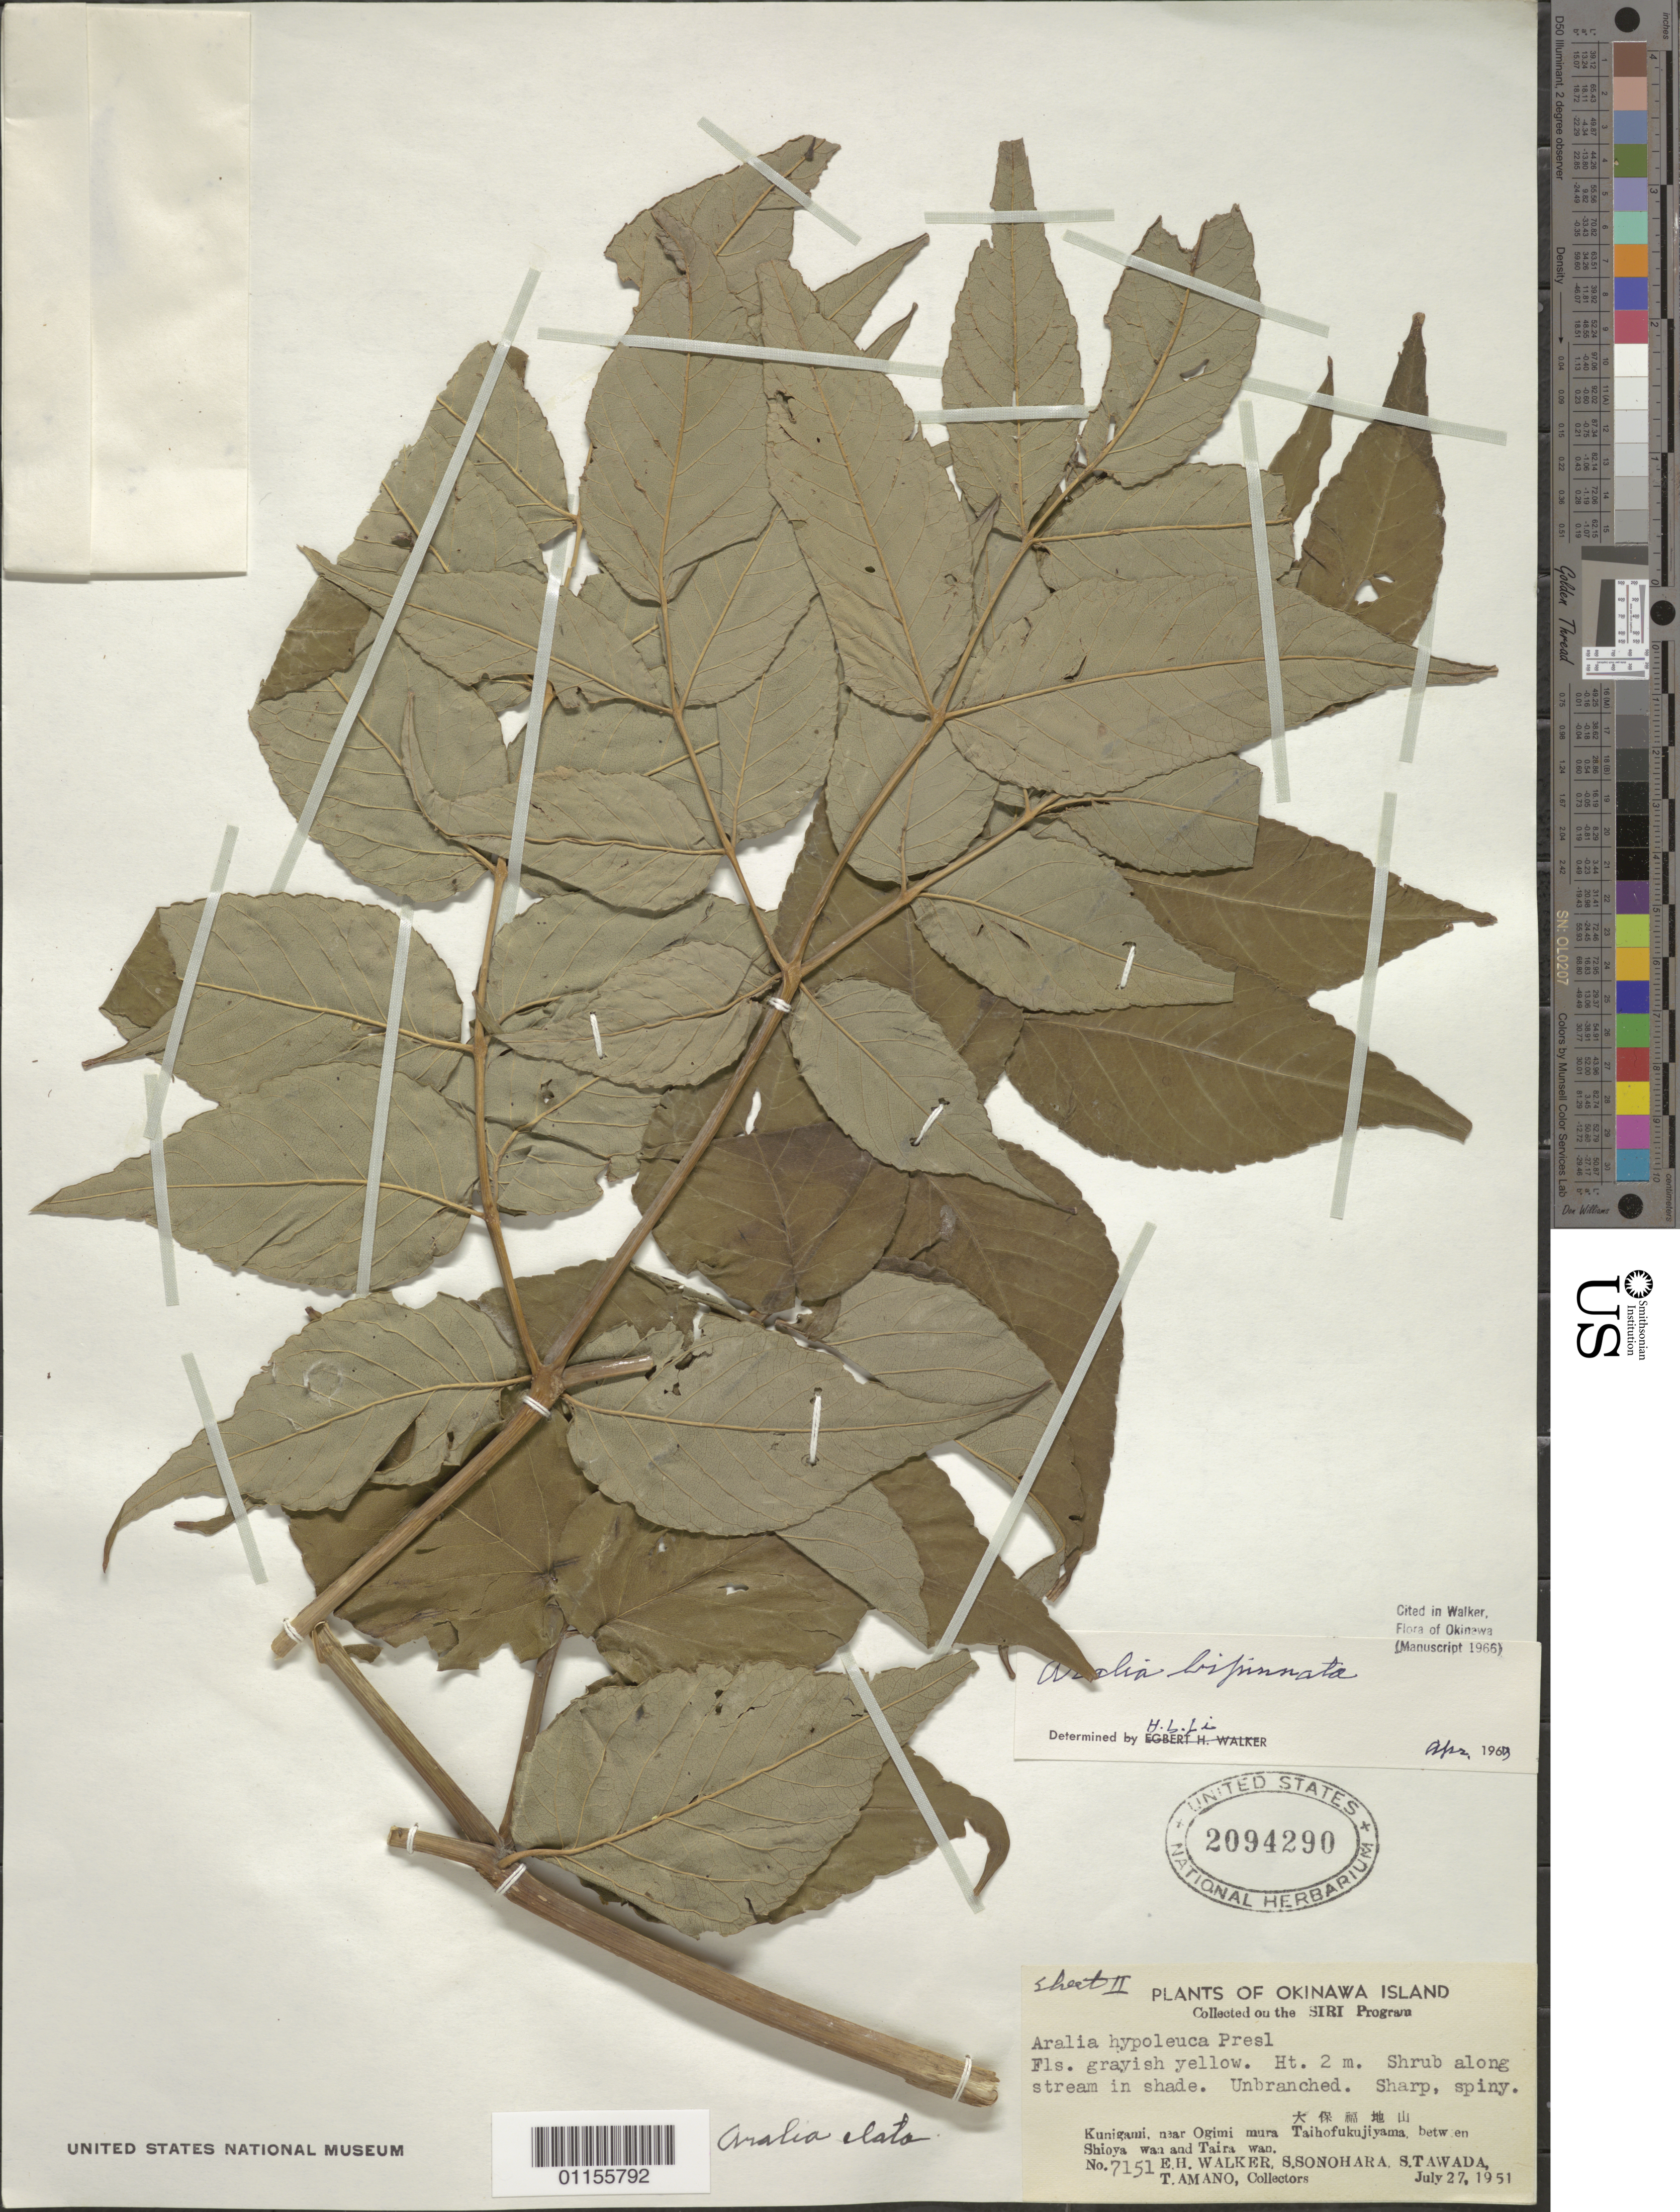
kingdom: Plantae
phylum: Tracheophyta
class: Magnoliopsida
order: Apiales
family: Araliaceae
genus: Aralia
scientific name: Aralia bipinnata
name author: Blanco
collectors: E. H. Walker, S. Sonohara, S. Tawada & T. Amano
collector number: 7151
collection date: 1951-07-27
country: Japan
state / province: Okinawa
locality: Kunigami, near Ogimi mura Taihofukujiyama, between Shioya wan and Taira wan.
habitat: Shrub along stream in shade.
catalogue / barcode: US 2094290